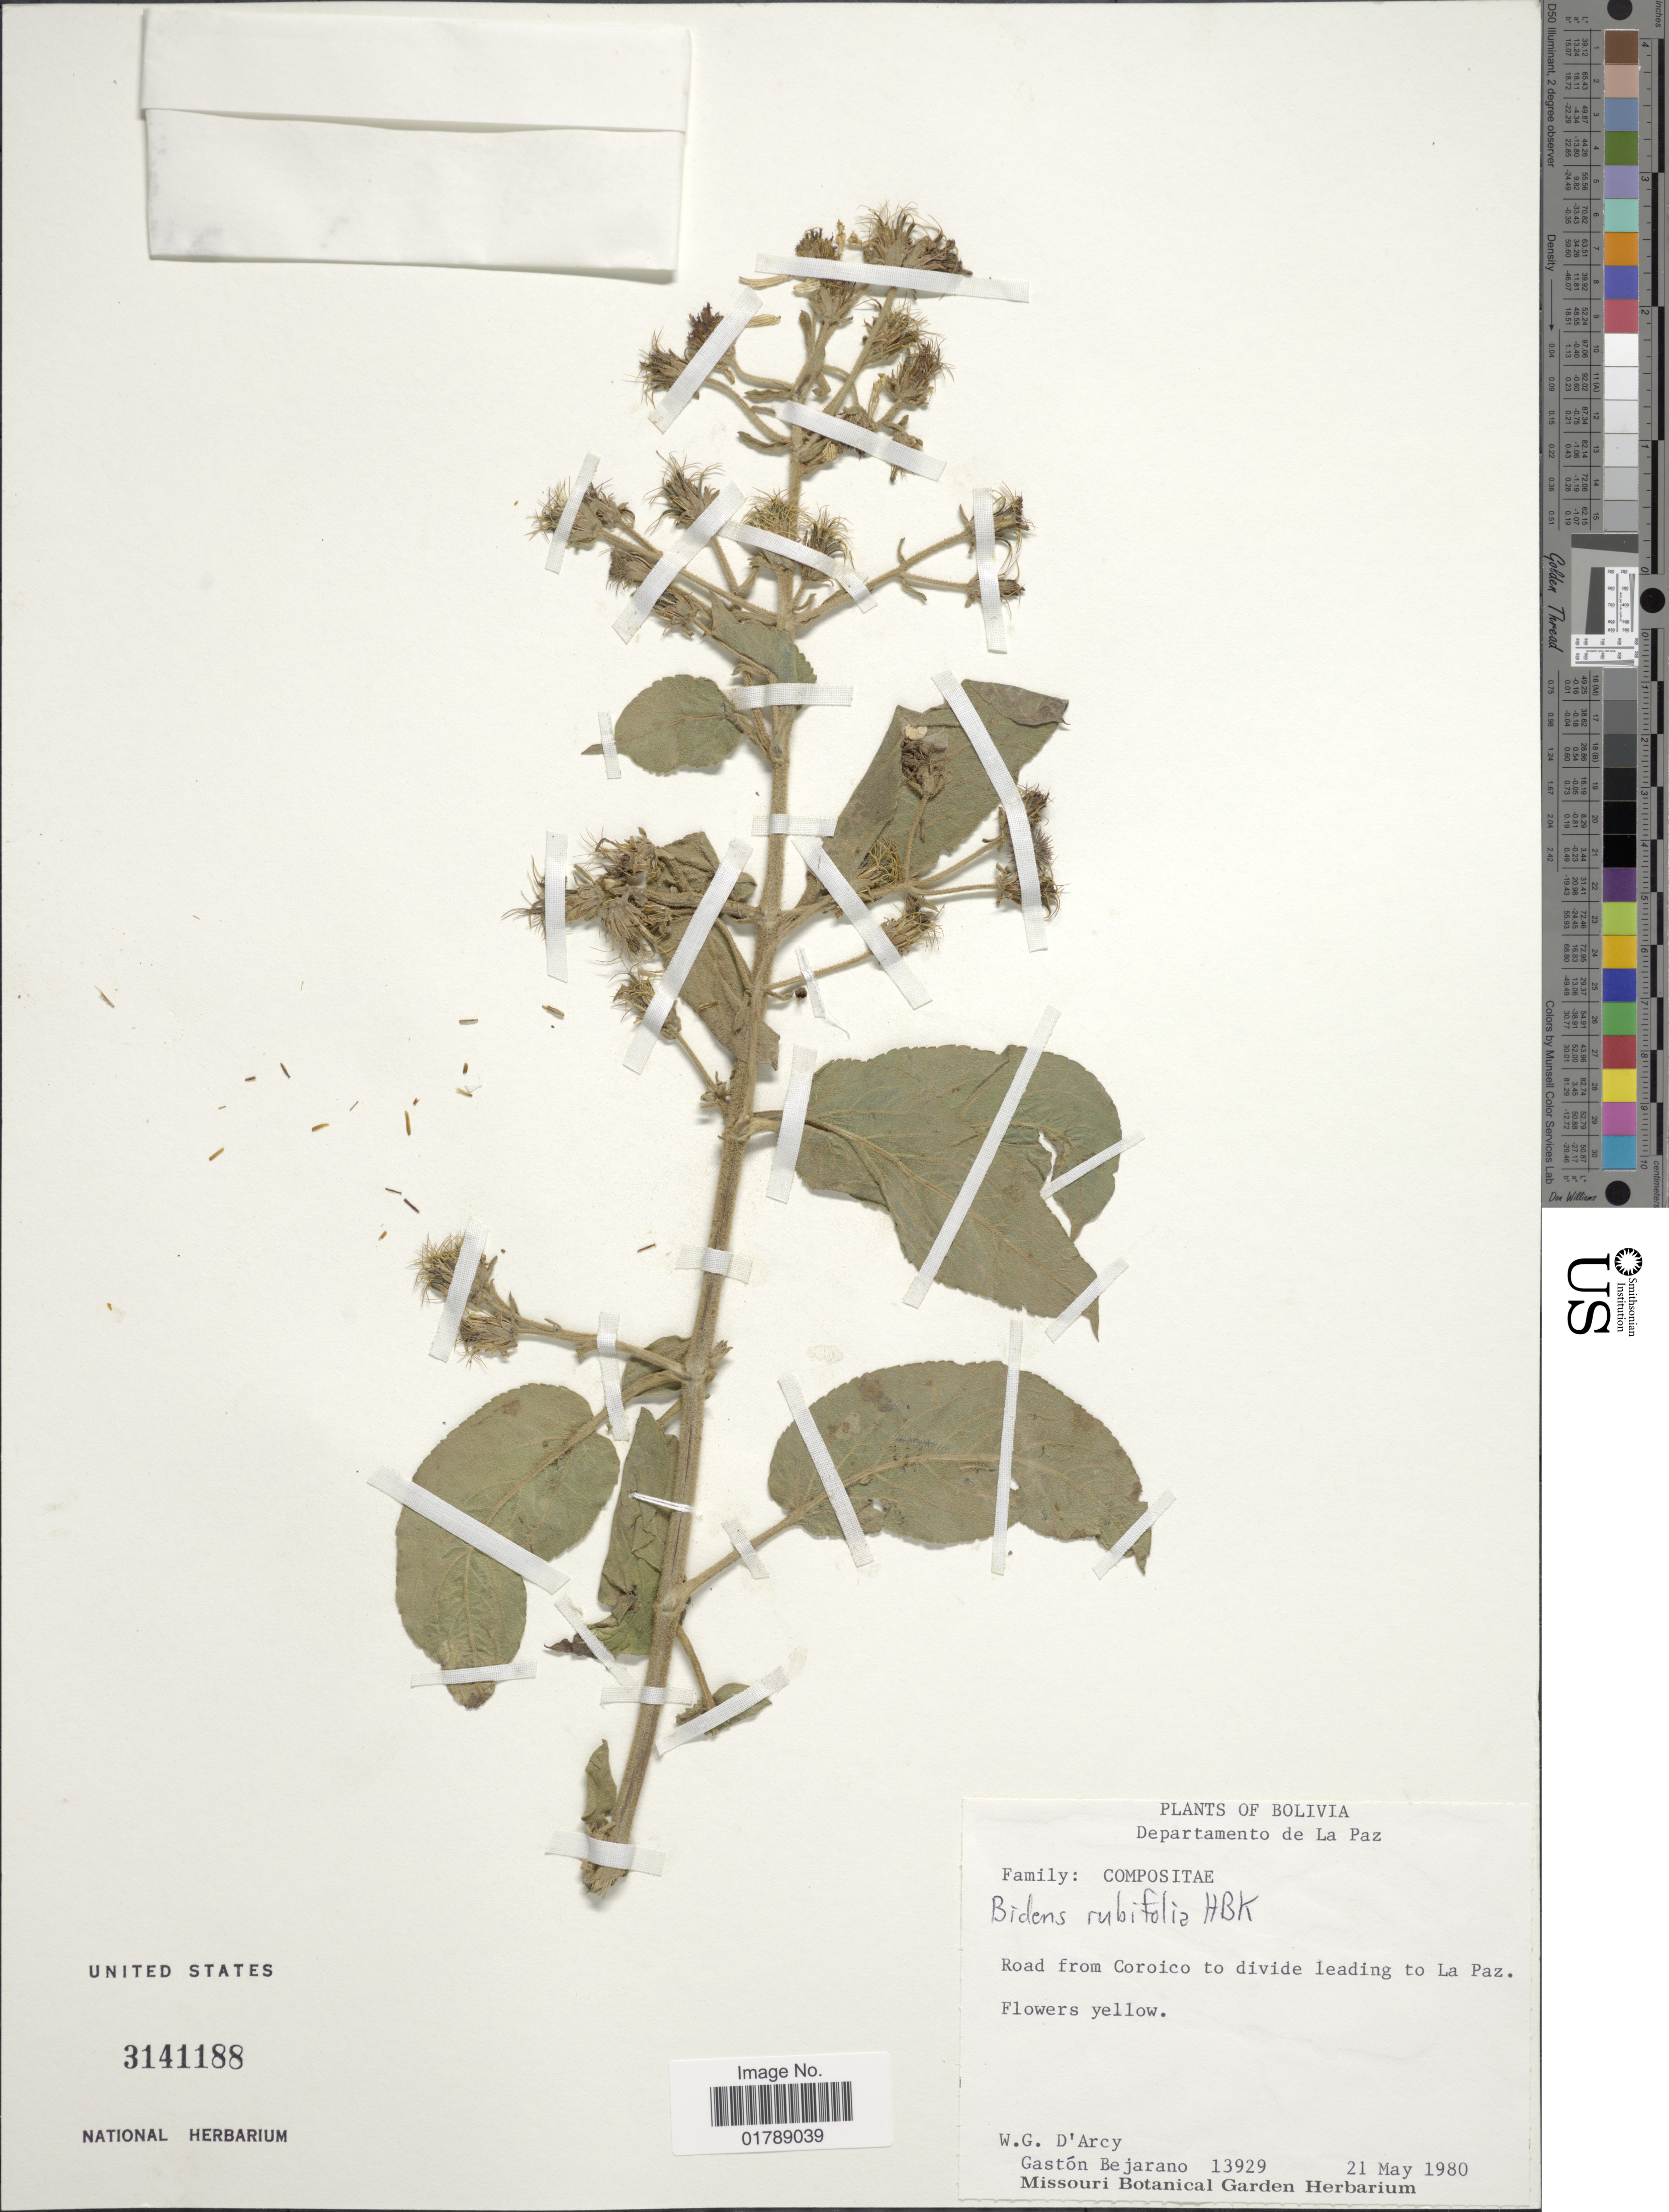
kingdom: Plantae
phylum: Tracheophyta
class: Magnoliopsida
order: Asterales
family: Asteraceae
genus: Bidens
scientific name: Bidens segetum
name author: Mart. ex Colla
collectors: W. G. D'Arcy & G. Bejarano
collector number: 13929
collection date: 1980-05-21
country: Bolivia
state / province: La Paz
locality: Road from Coroico to divide leading to La Paz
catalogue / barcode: US 3141188